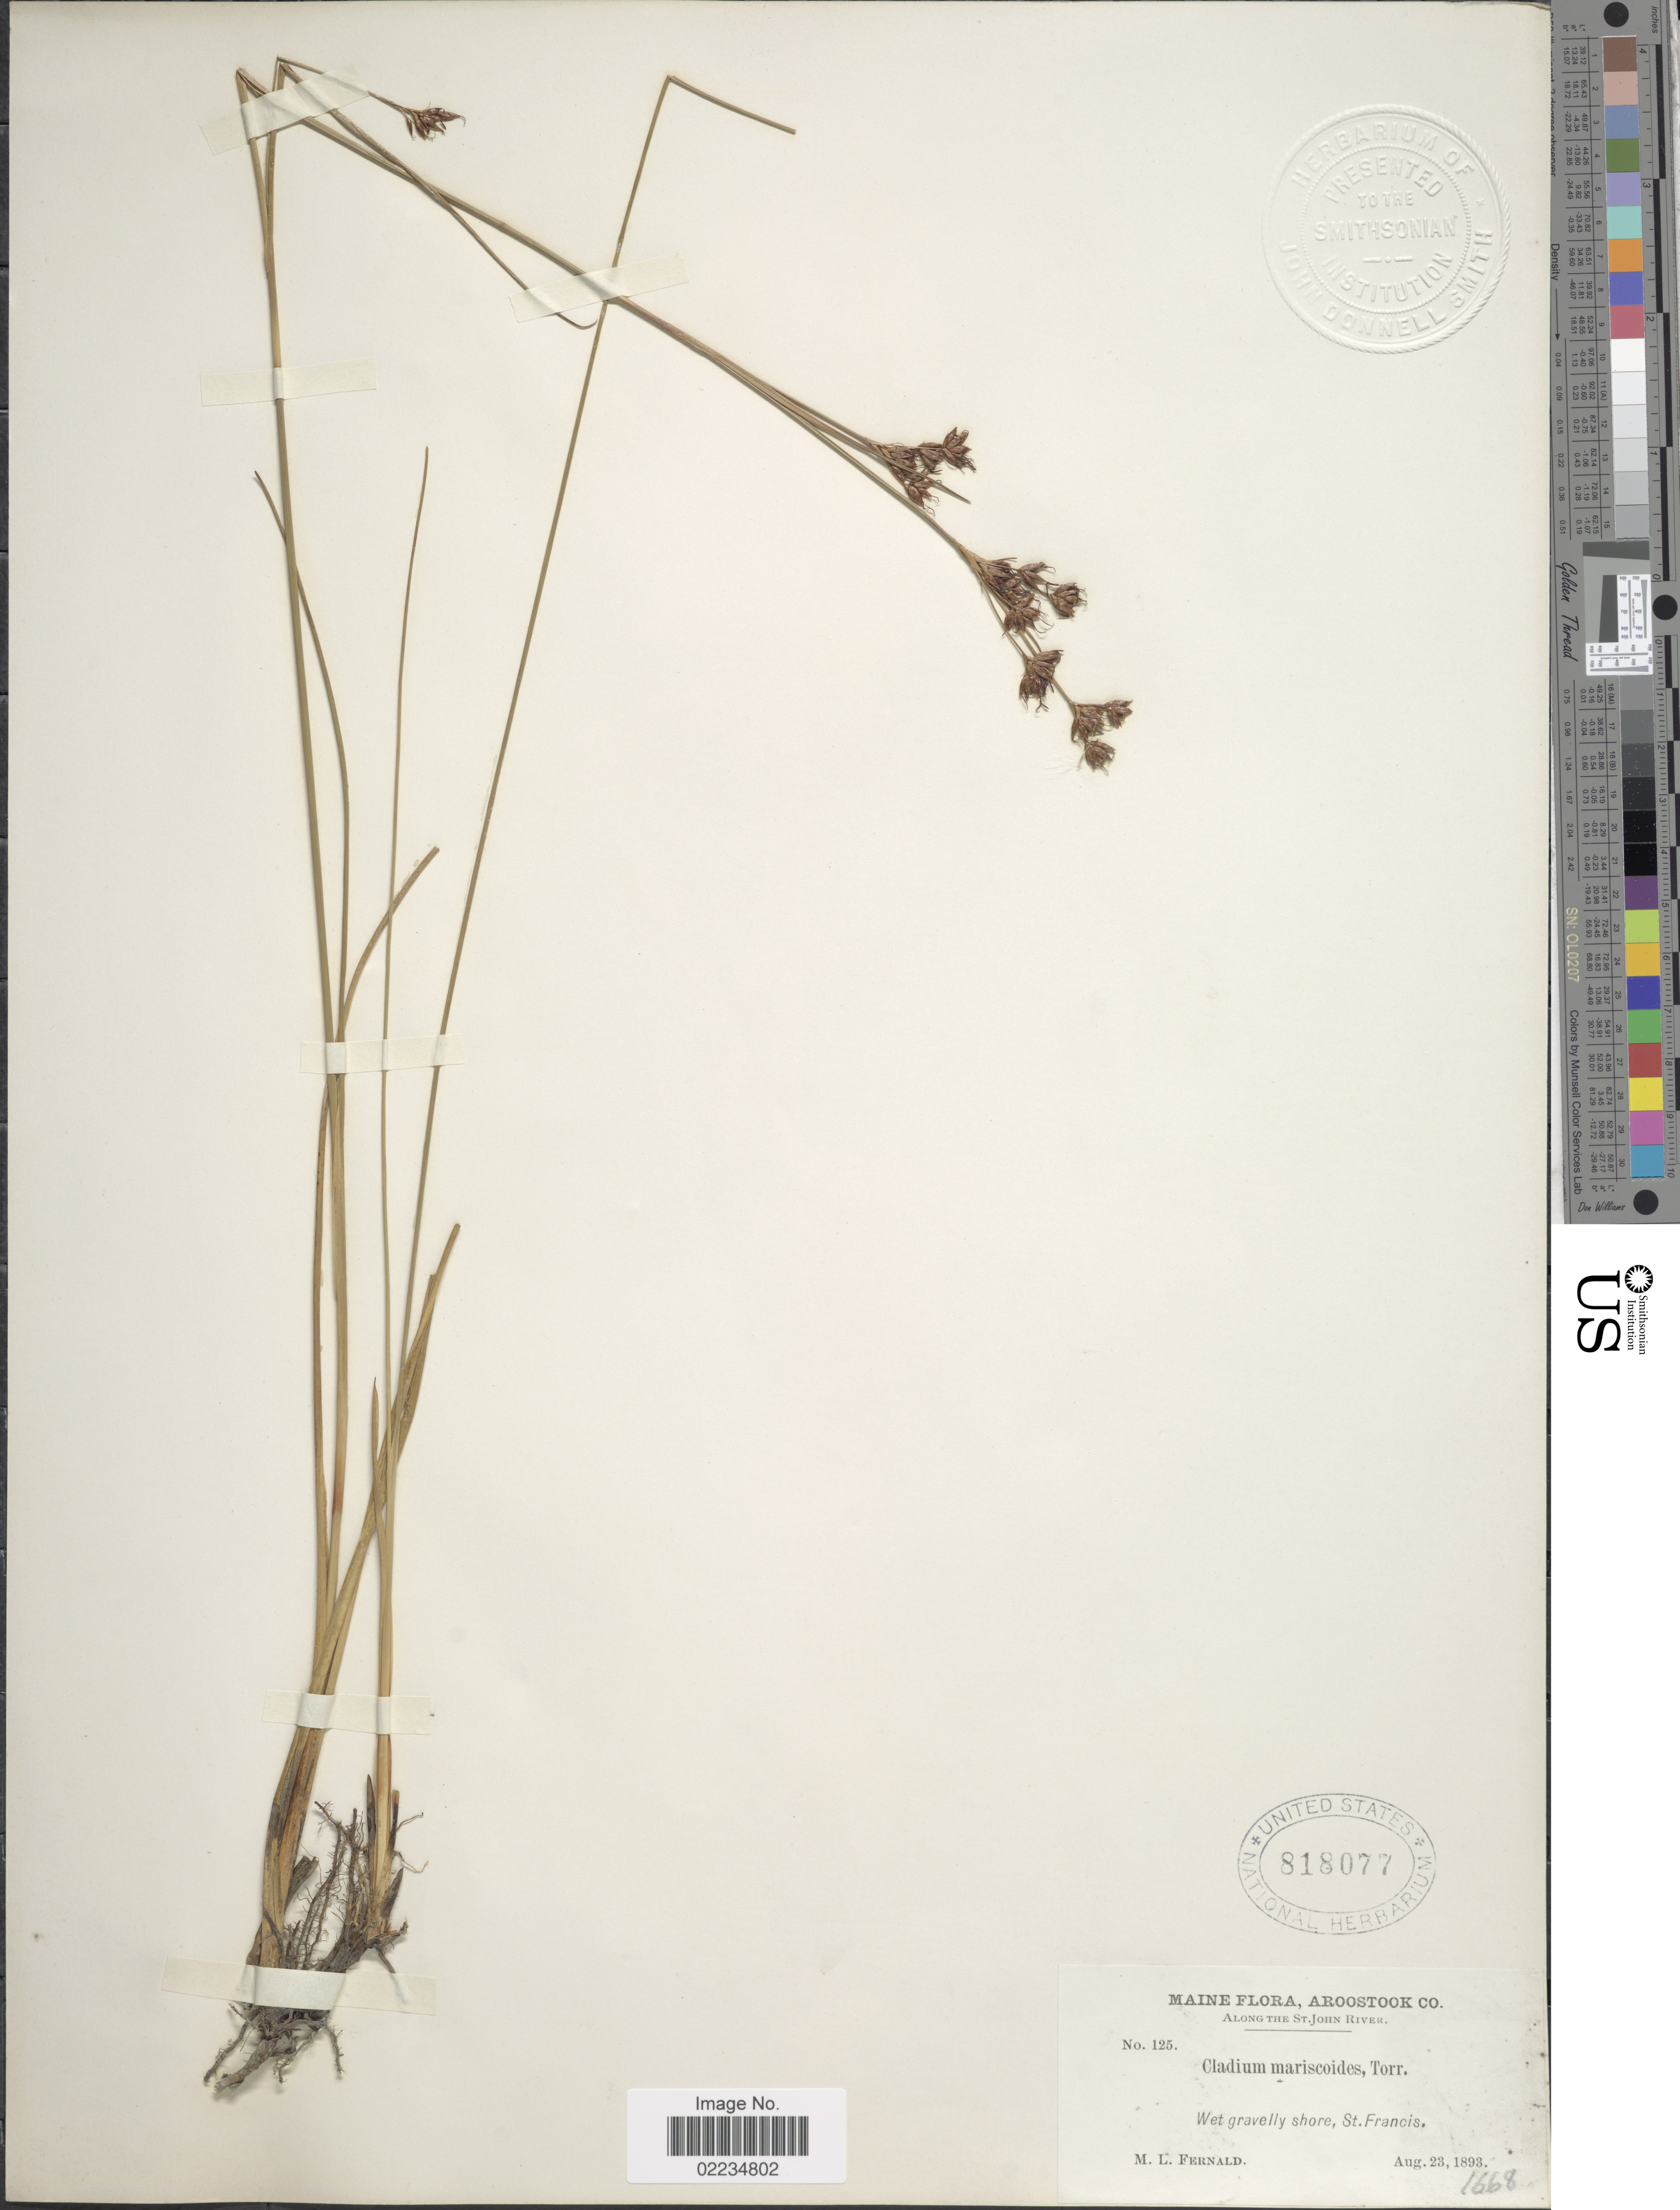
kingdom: Plantae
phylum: Tracheophyta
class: Liliopsida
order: Poales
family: Cyperaceae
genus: Cladium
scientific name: Cladium mariscoides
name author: (Muhl.) Torr.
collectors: M. L. Fernald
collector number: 125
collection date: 1893-08-23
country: United States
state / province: Maine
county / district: Aroostook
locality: St. Francis, Along the St. John River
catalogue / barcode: US 818077